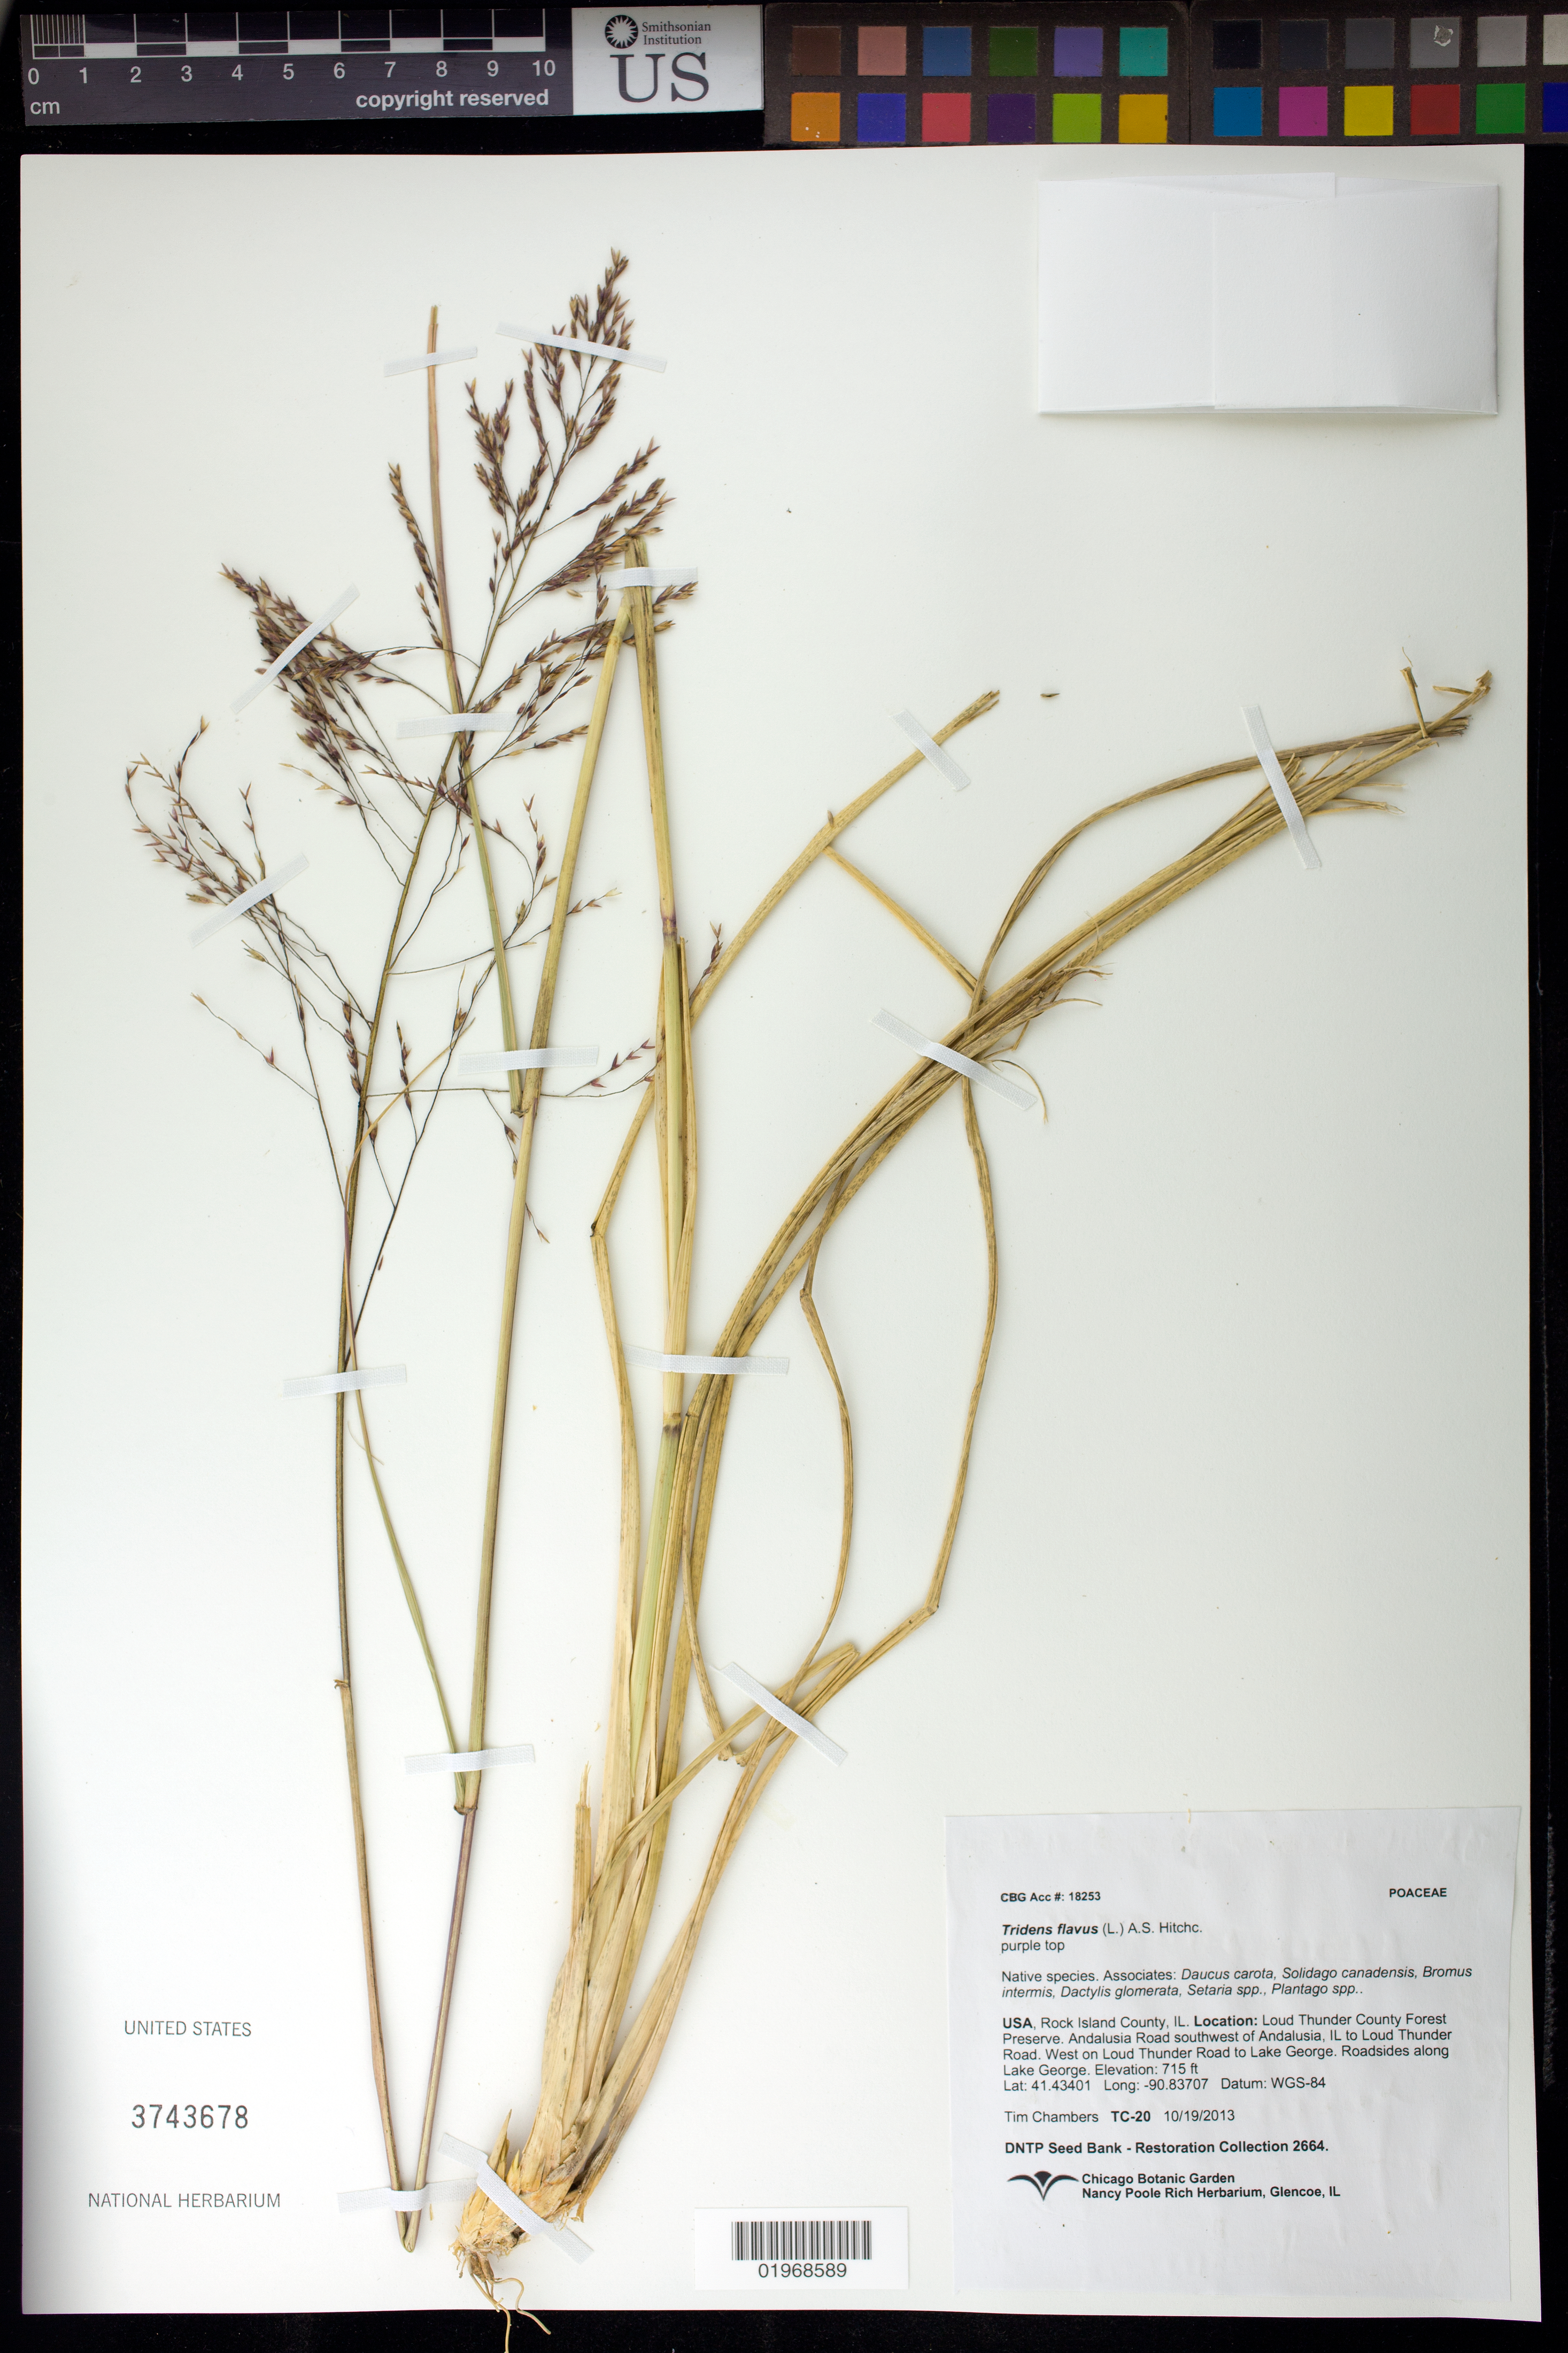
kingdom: Plantae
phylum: Tracheophyta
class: Liliopsida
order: Poales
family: Poaceae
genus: Tridens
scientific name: Tridens flavus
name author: (L.) Hitchc.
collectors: T. Chambers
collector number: TC-20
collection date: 2013-10-19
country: United States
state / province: Illinois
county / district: Rock Island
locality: Loud Thunder County Forest Preserve, roadsides along Lake George.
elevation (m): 218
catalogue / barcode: US 3743678